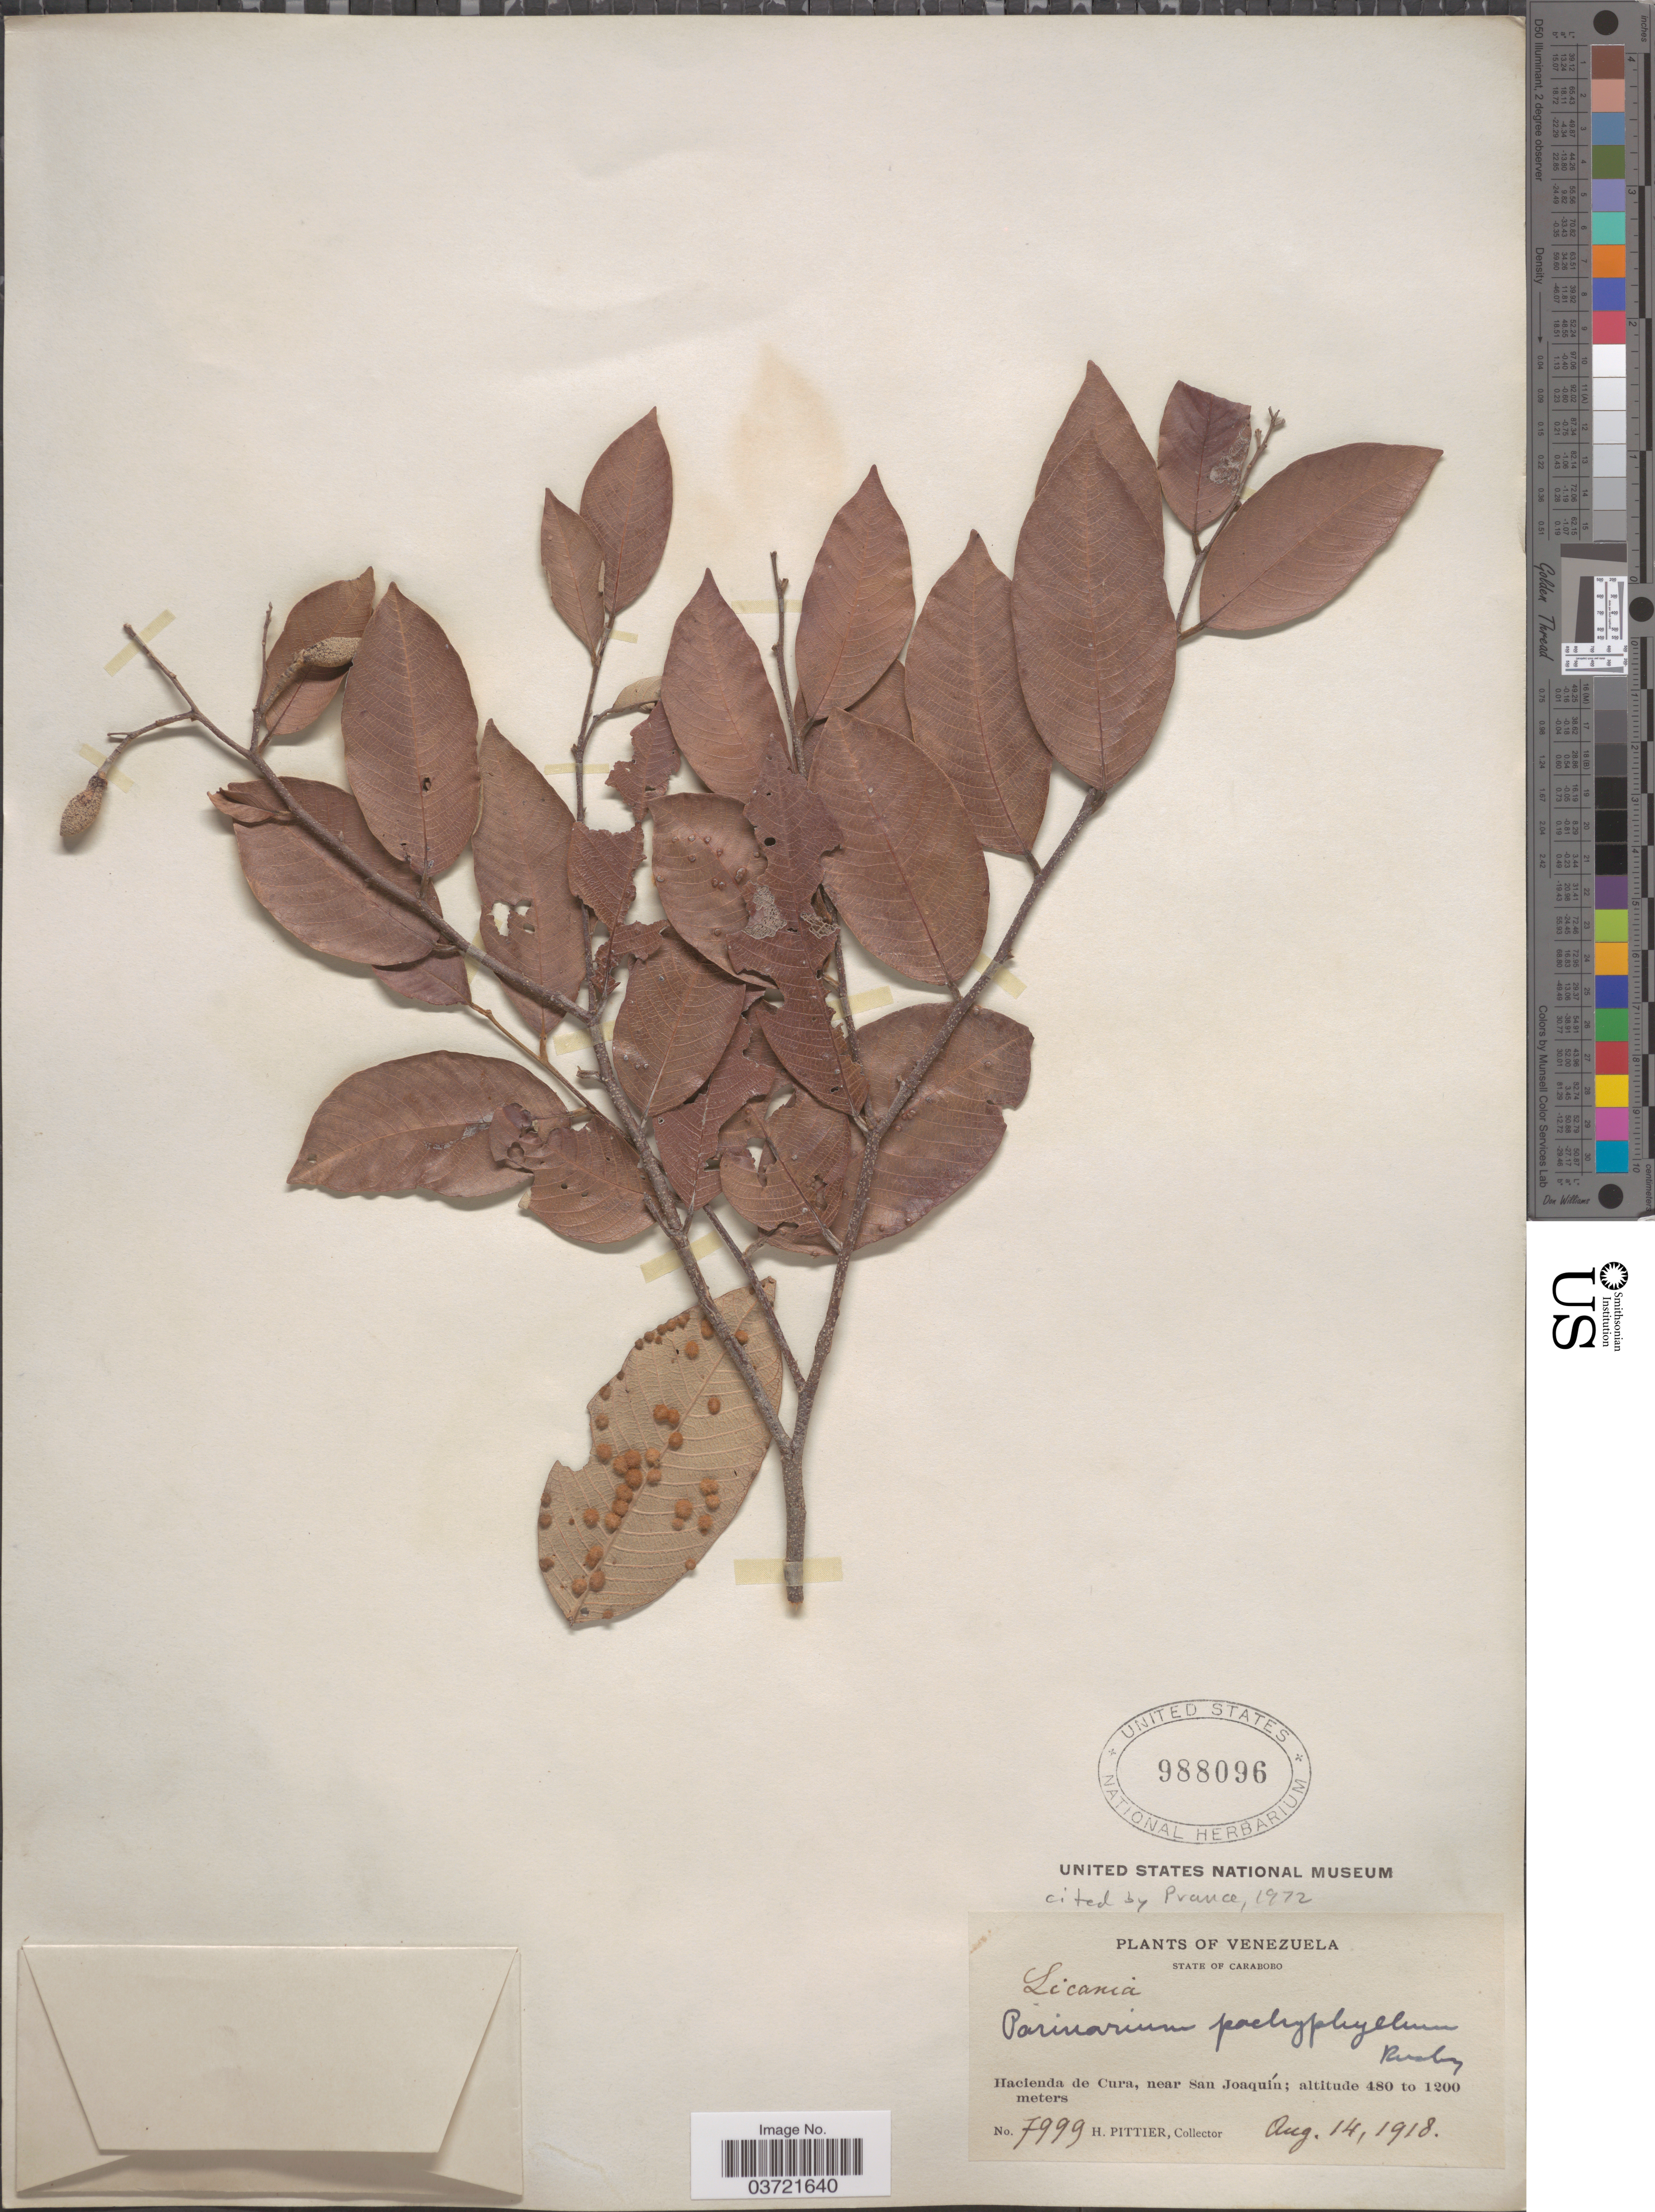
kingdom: Plantae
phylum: Tracheophyta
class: Magnoliopsida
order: Malpighiales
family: Chrysobalanaceae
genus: Parinari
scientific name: Parinari pachyphylla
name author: Rusby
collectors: H. F. Pittier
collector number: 7999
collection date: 1918-08-14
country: Venezuela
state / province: Carabobo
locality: Hacienda de Cura, near San Joaquín.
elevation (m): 480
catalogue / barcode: US 988096